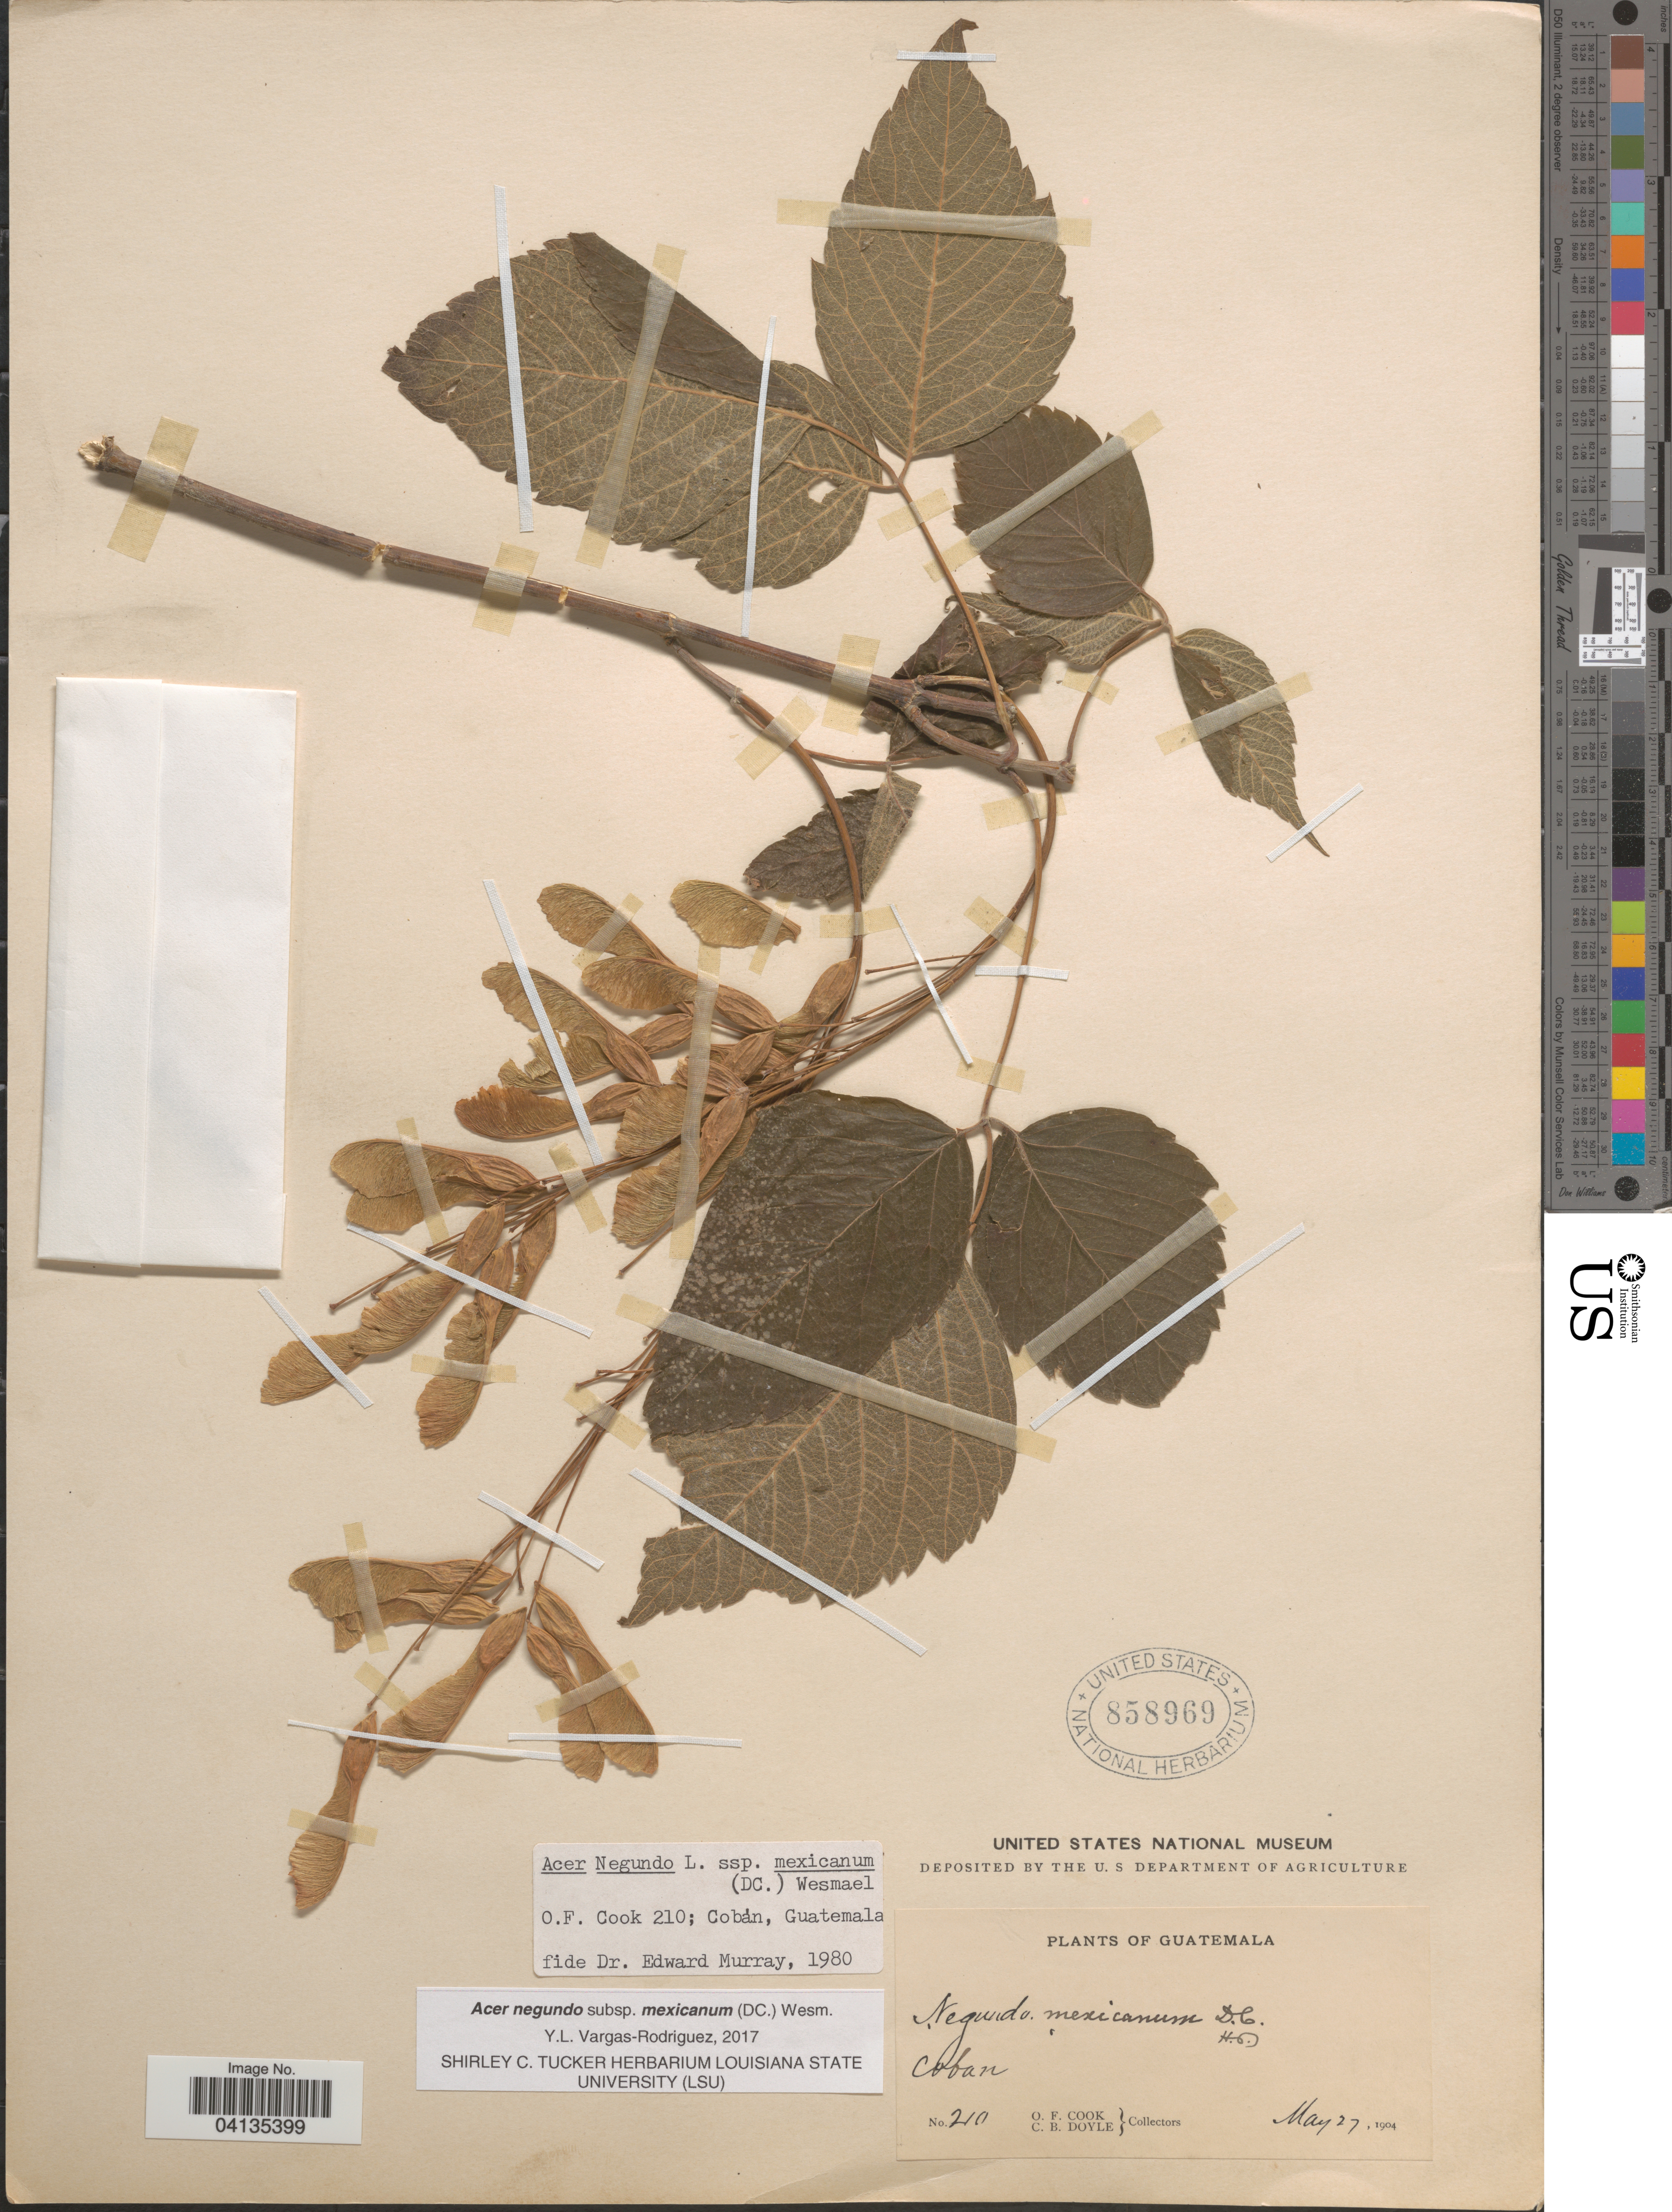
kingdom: Plantae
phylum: Tracheophyta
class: Magnoliopsida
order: Sapindales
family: Sapindaceae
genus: Acer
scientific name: Acer negundo subsp. mexicanum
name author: (DC.) Wesm.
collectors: O. F. Cook & C. Doyle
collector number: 210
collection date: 1904-05-27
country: Guatemala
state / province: Alta Verapaz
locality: Coban.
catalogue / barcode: US 858969